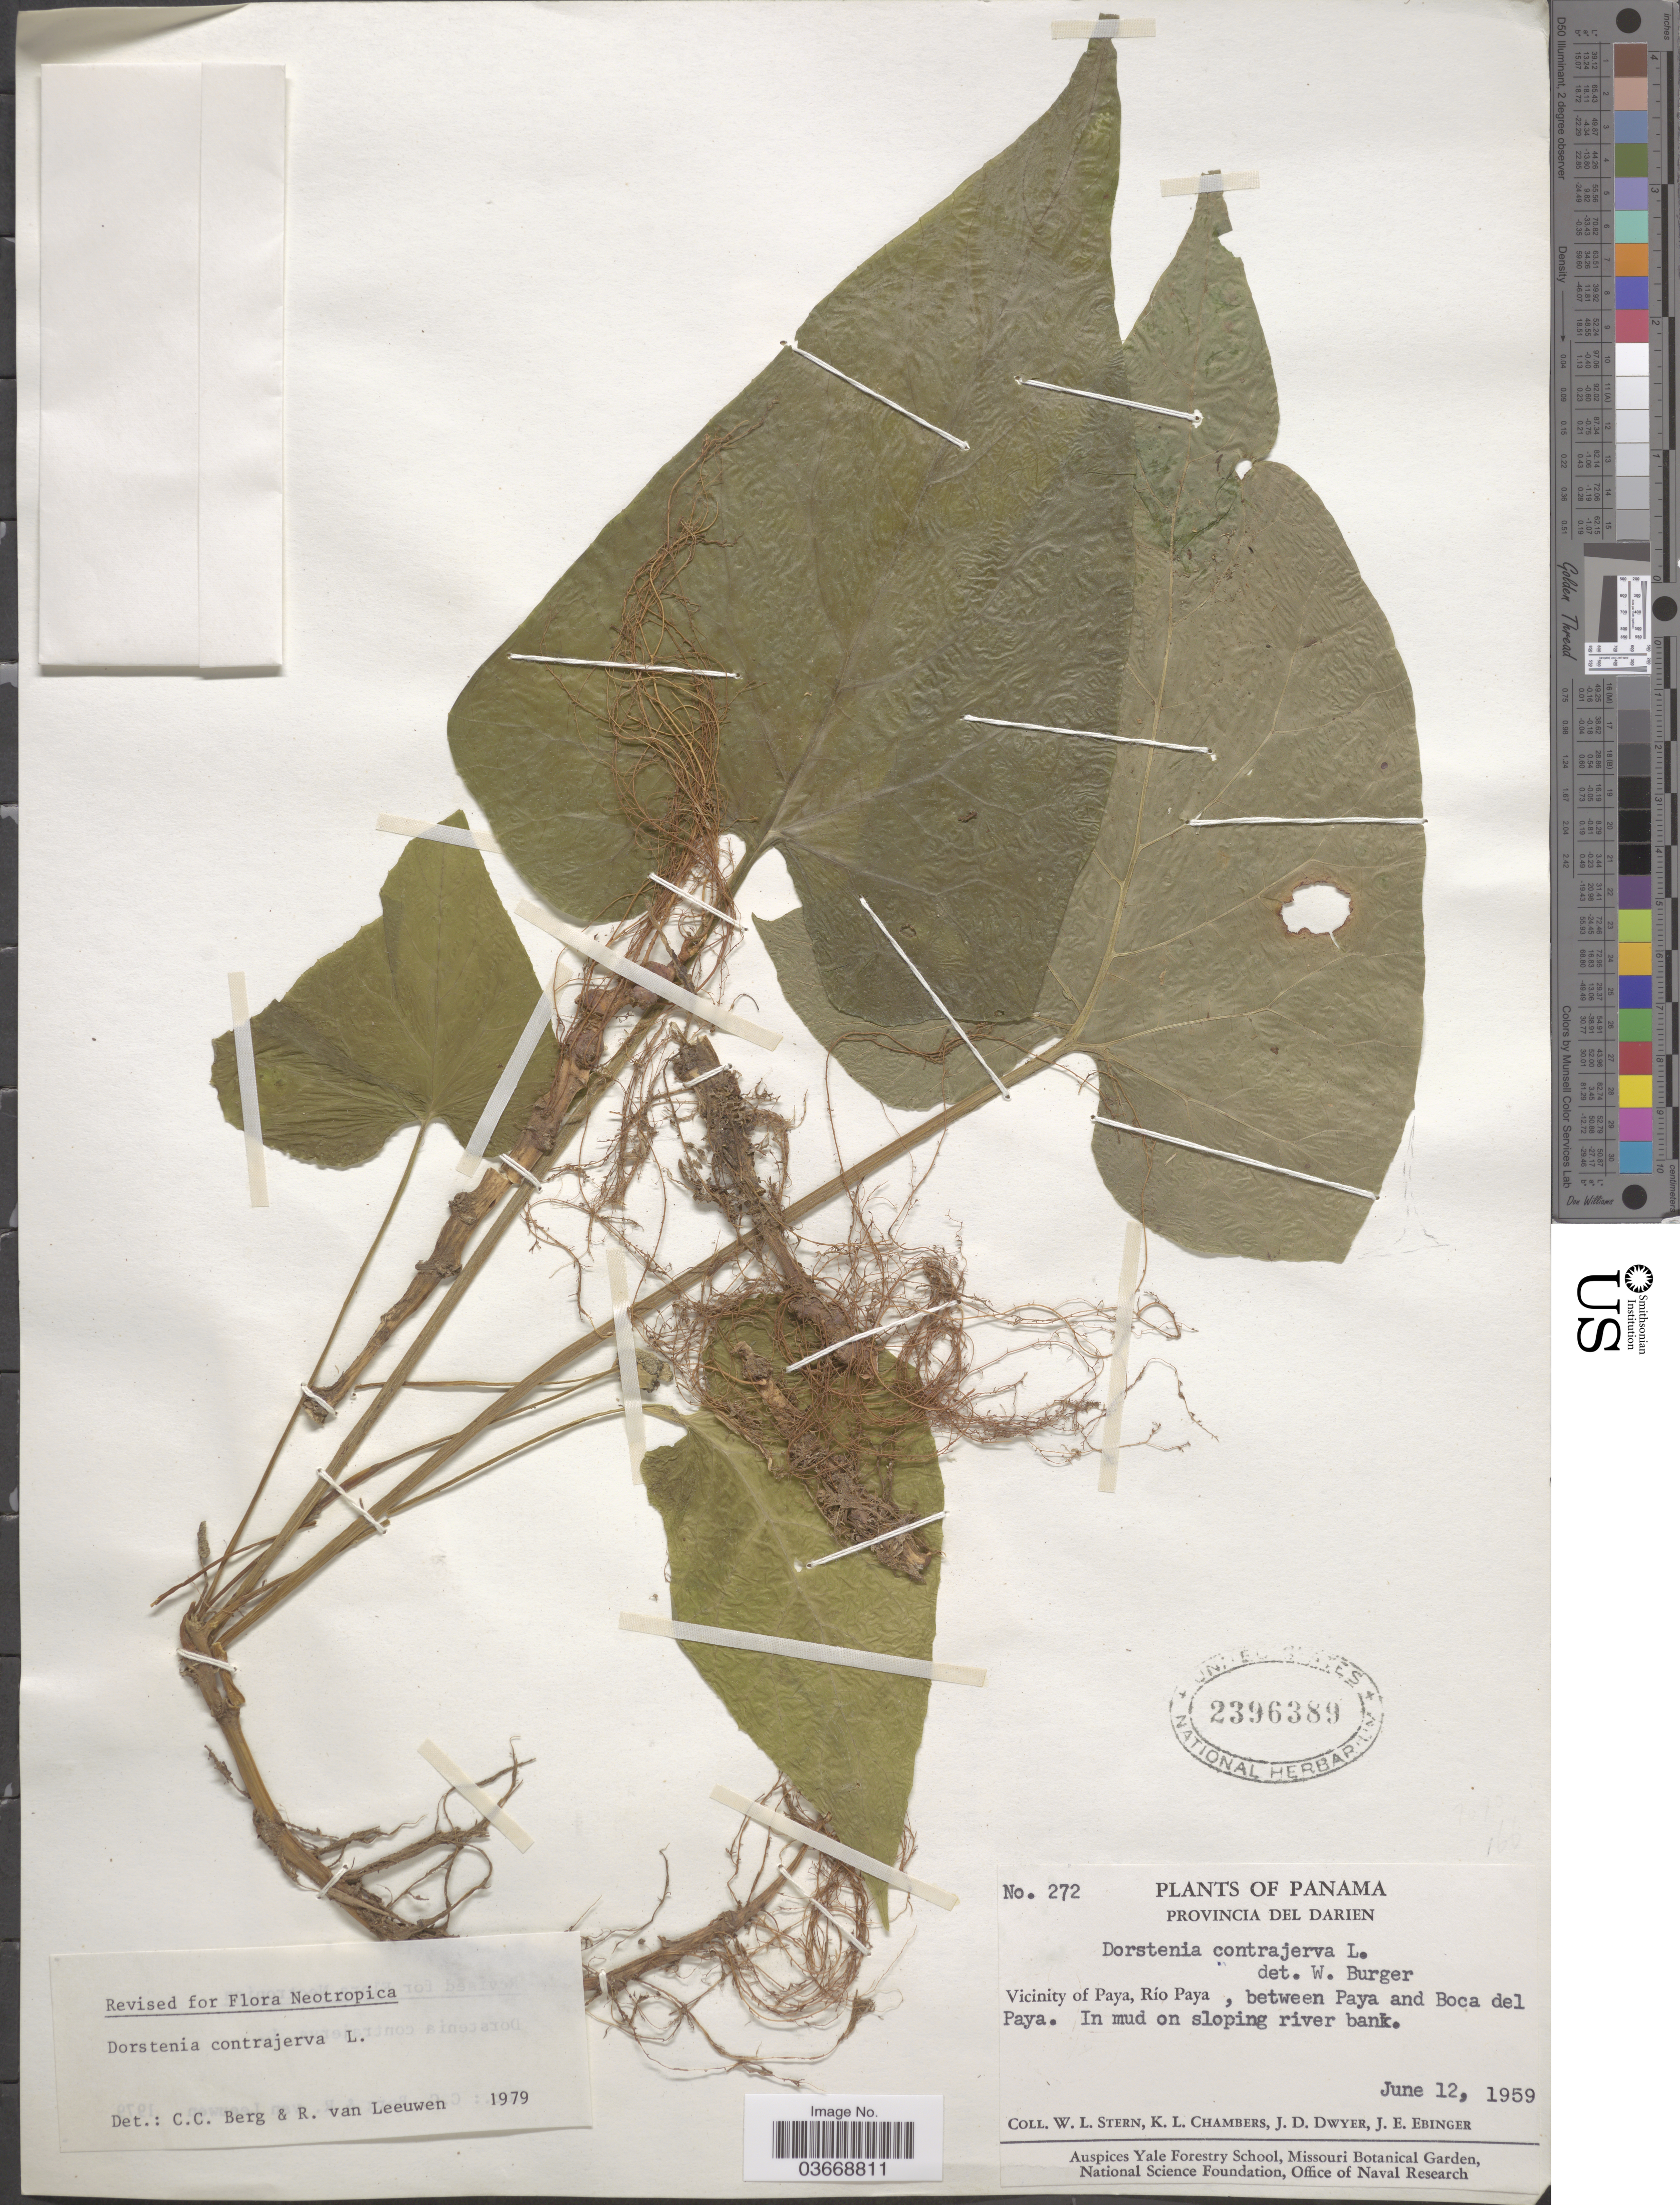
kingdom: Plantae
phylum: Tracheophyta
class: Magnoliopsida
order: Rosales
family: Moraceae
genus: Dorstenia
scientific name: Dorstenia contrajerva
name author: L.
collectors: W. L. Stern, K. Chambers, J. D. Dwyer & J. Ebinger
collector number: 272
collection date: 1959-06-12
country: Panama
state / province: Darien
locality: Vicinity of Paya, Río Paya, between Paya and Boca del Paya.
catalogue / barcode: US 2396389